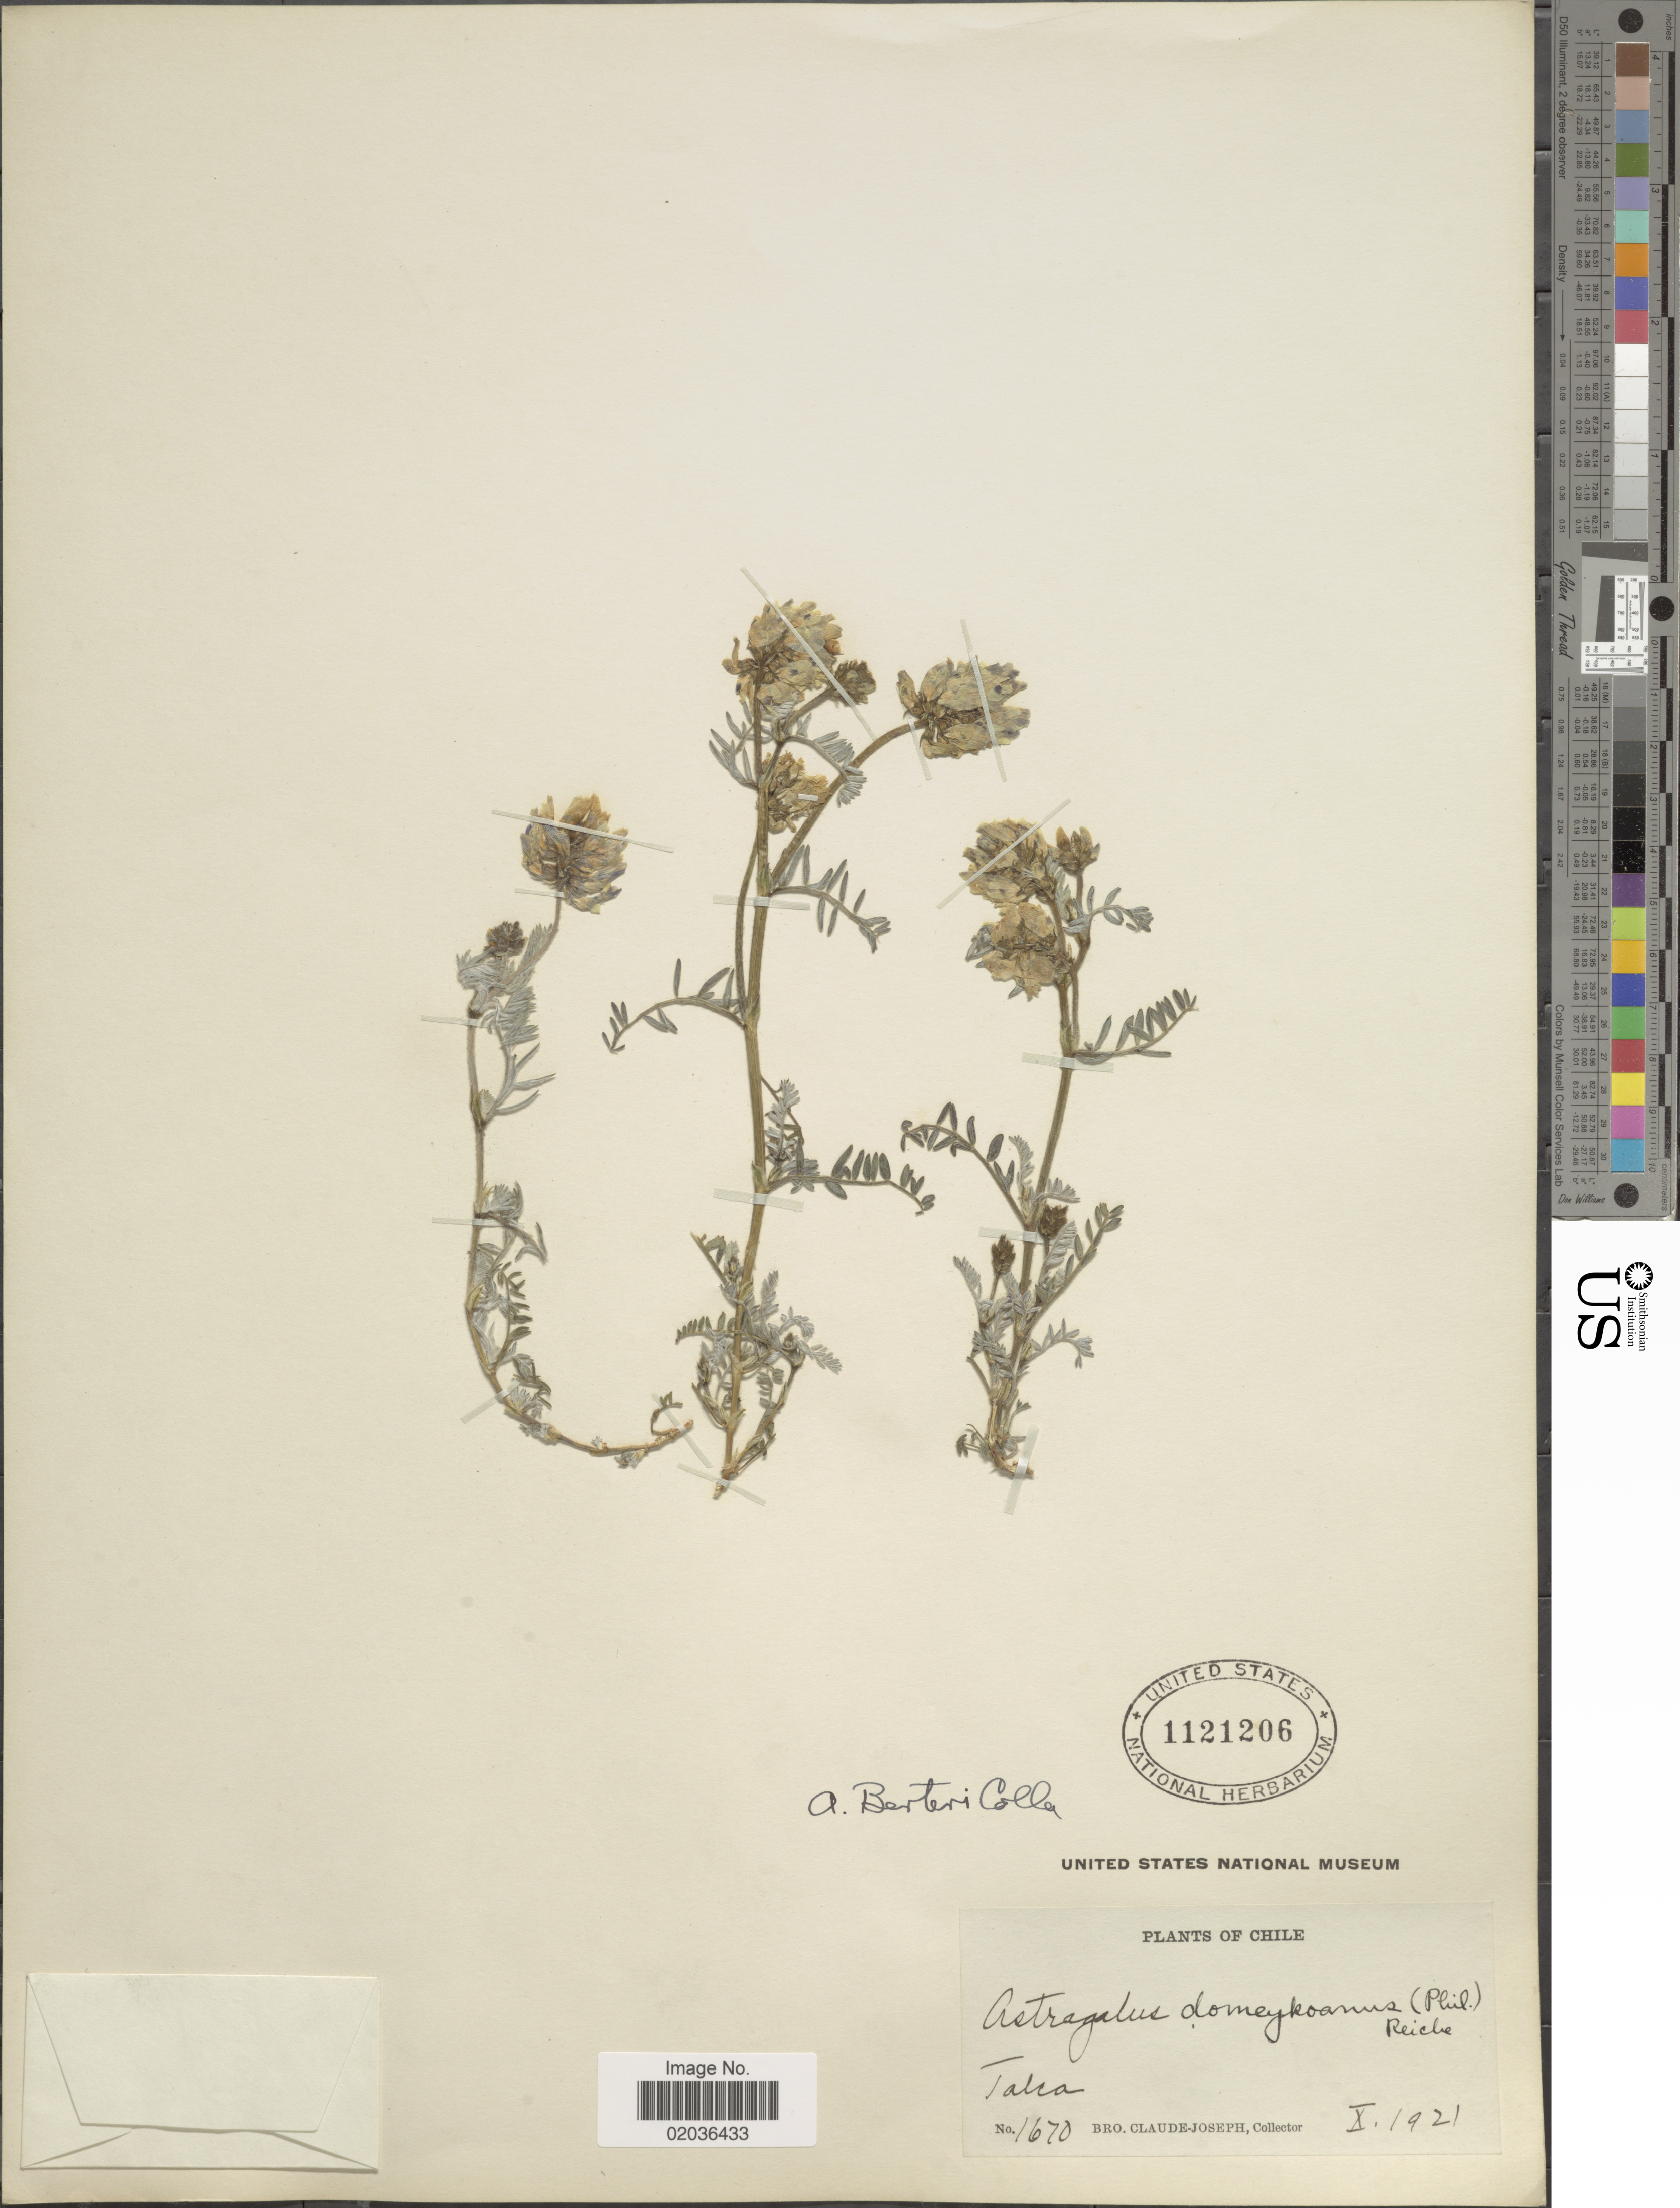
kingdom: Plantae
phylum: Tracheophyta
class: Magnoliopsida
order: Fabales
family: Fabaceae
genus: Astragalus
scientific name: Astragalus berteri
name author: Colla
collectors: Bro. Claude-Joseph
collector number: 1670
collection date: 1921-10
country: Chile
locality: Talca.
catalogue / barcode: US 1121206